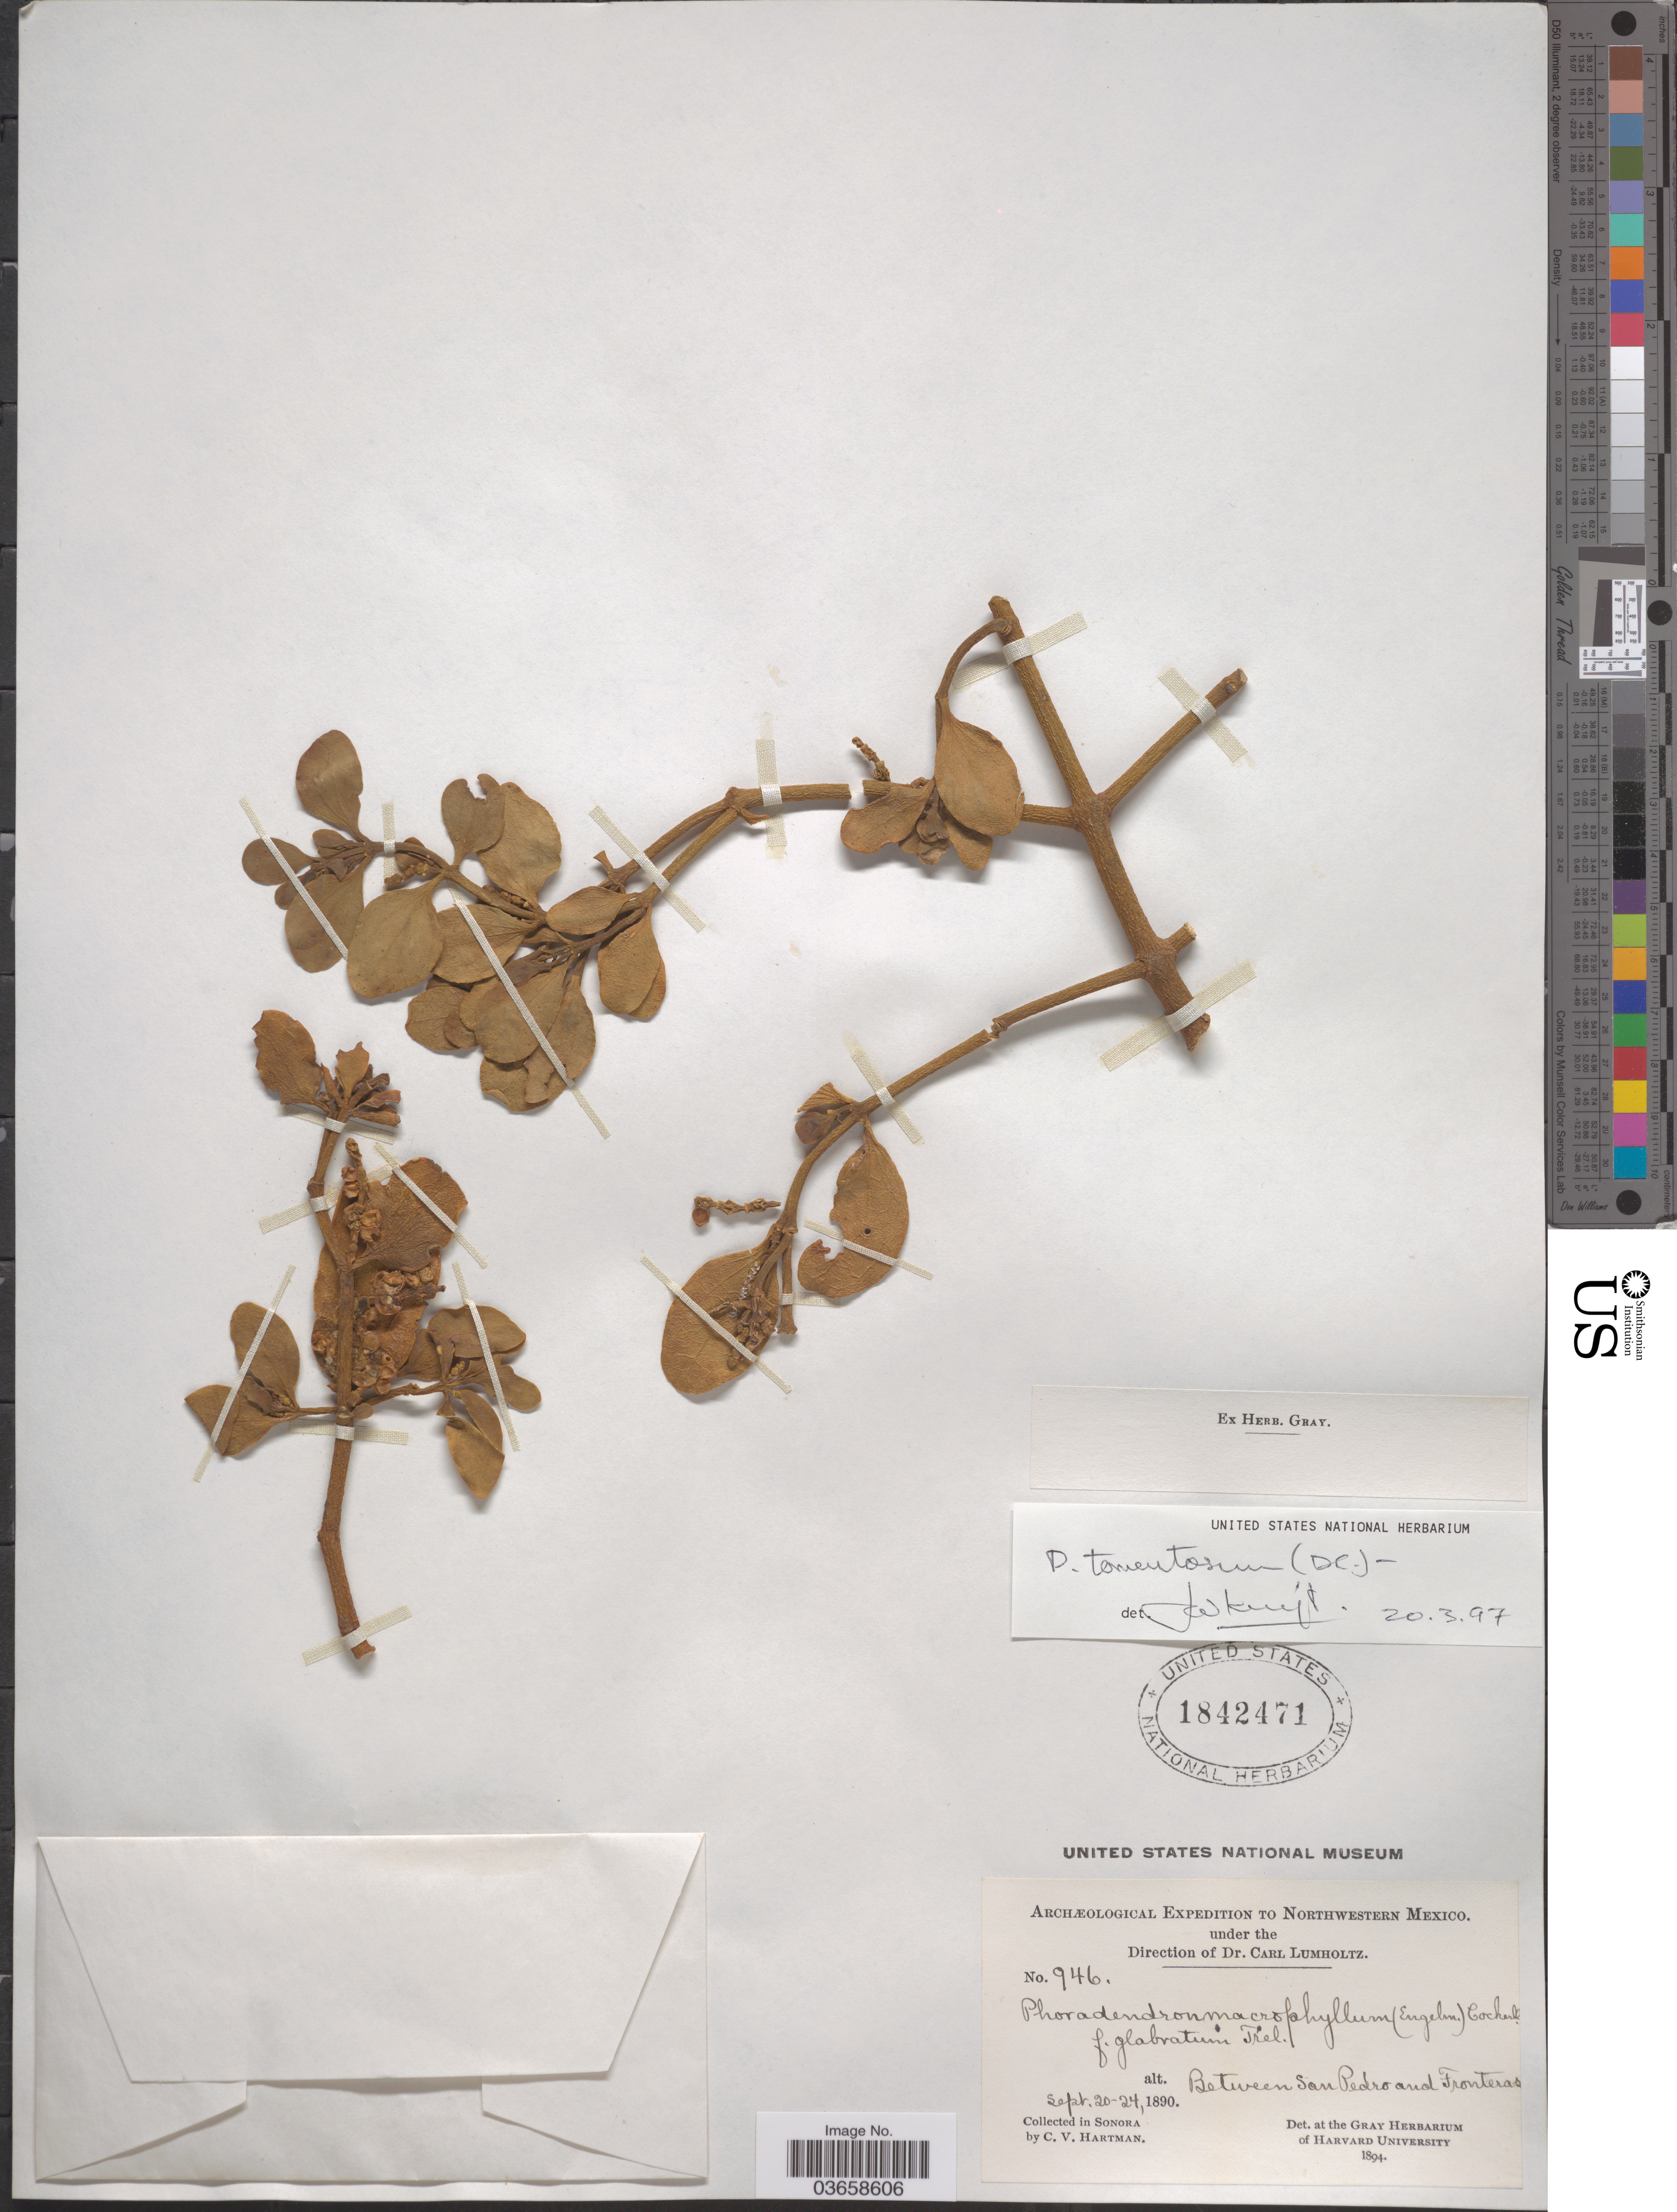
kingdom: Plantae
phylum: Tracheophyta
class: Magnoliopsida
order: Santalales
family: Viscaceae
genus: Phoradendron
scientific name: Phoradendron tomentosum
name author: DC.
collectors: C. V. Hartman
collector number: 946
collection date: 1890-09-20/1890-09-24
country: Mexico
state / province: Sonora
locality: Northwestern Mexico. Between San Pedro and Fronteras.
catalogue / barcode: US 1842471